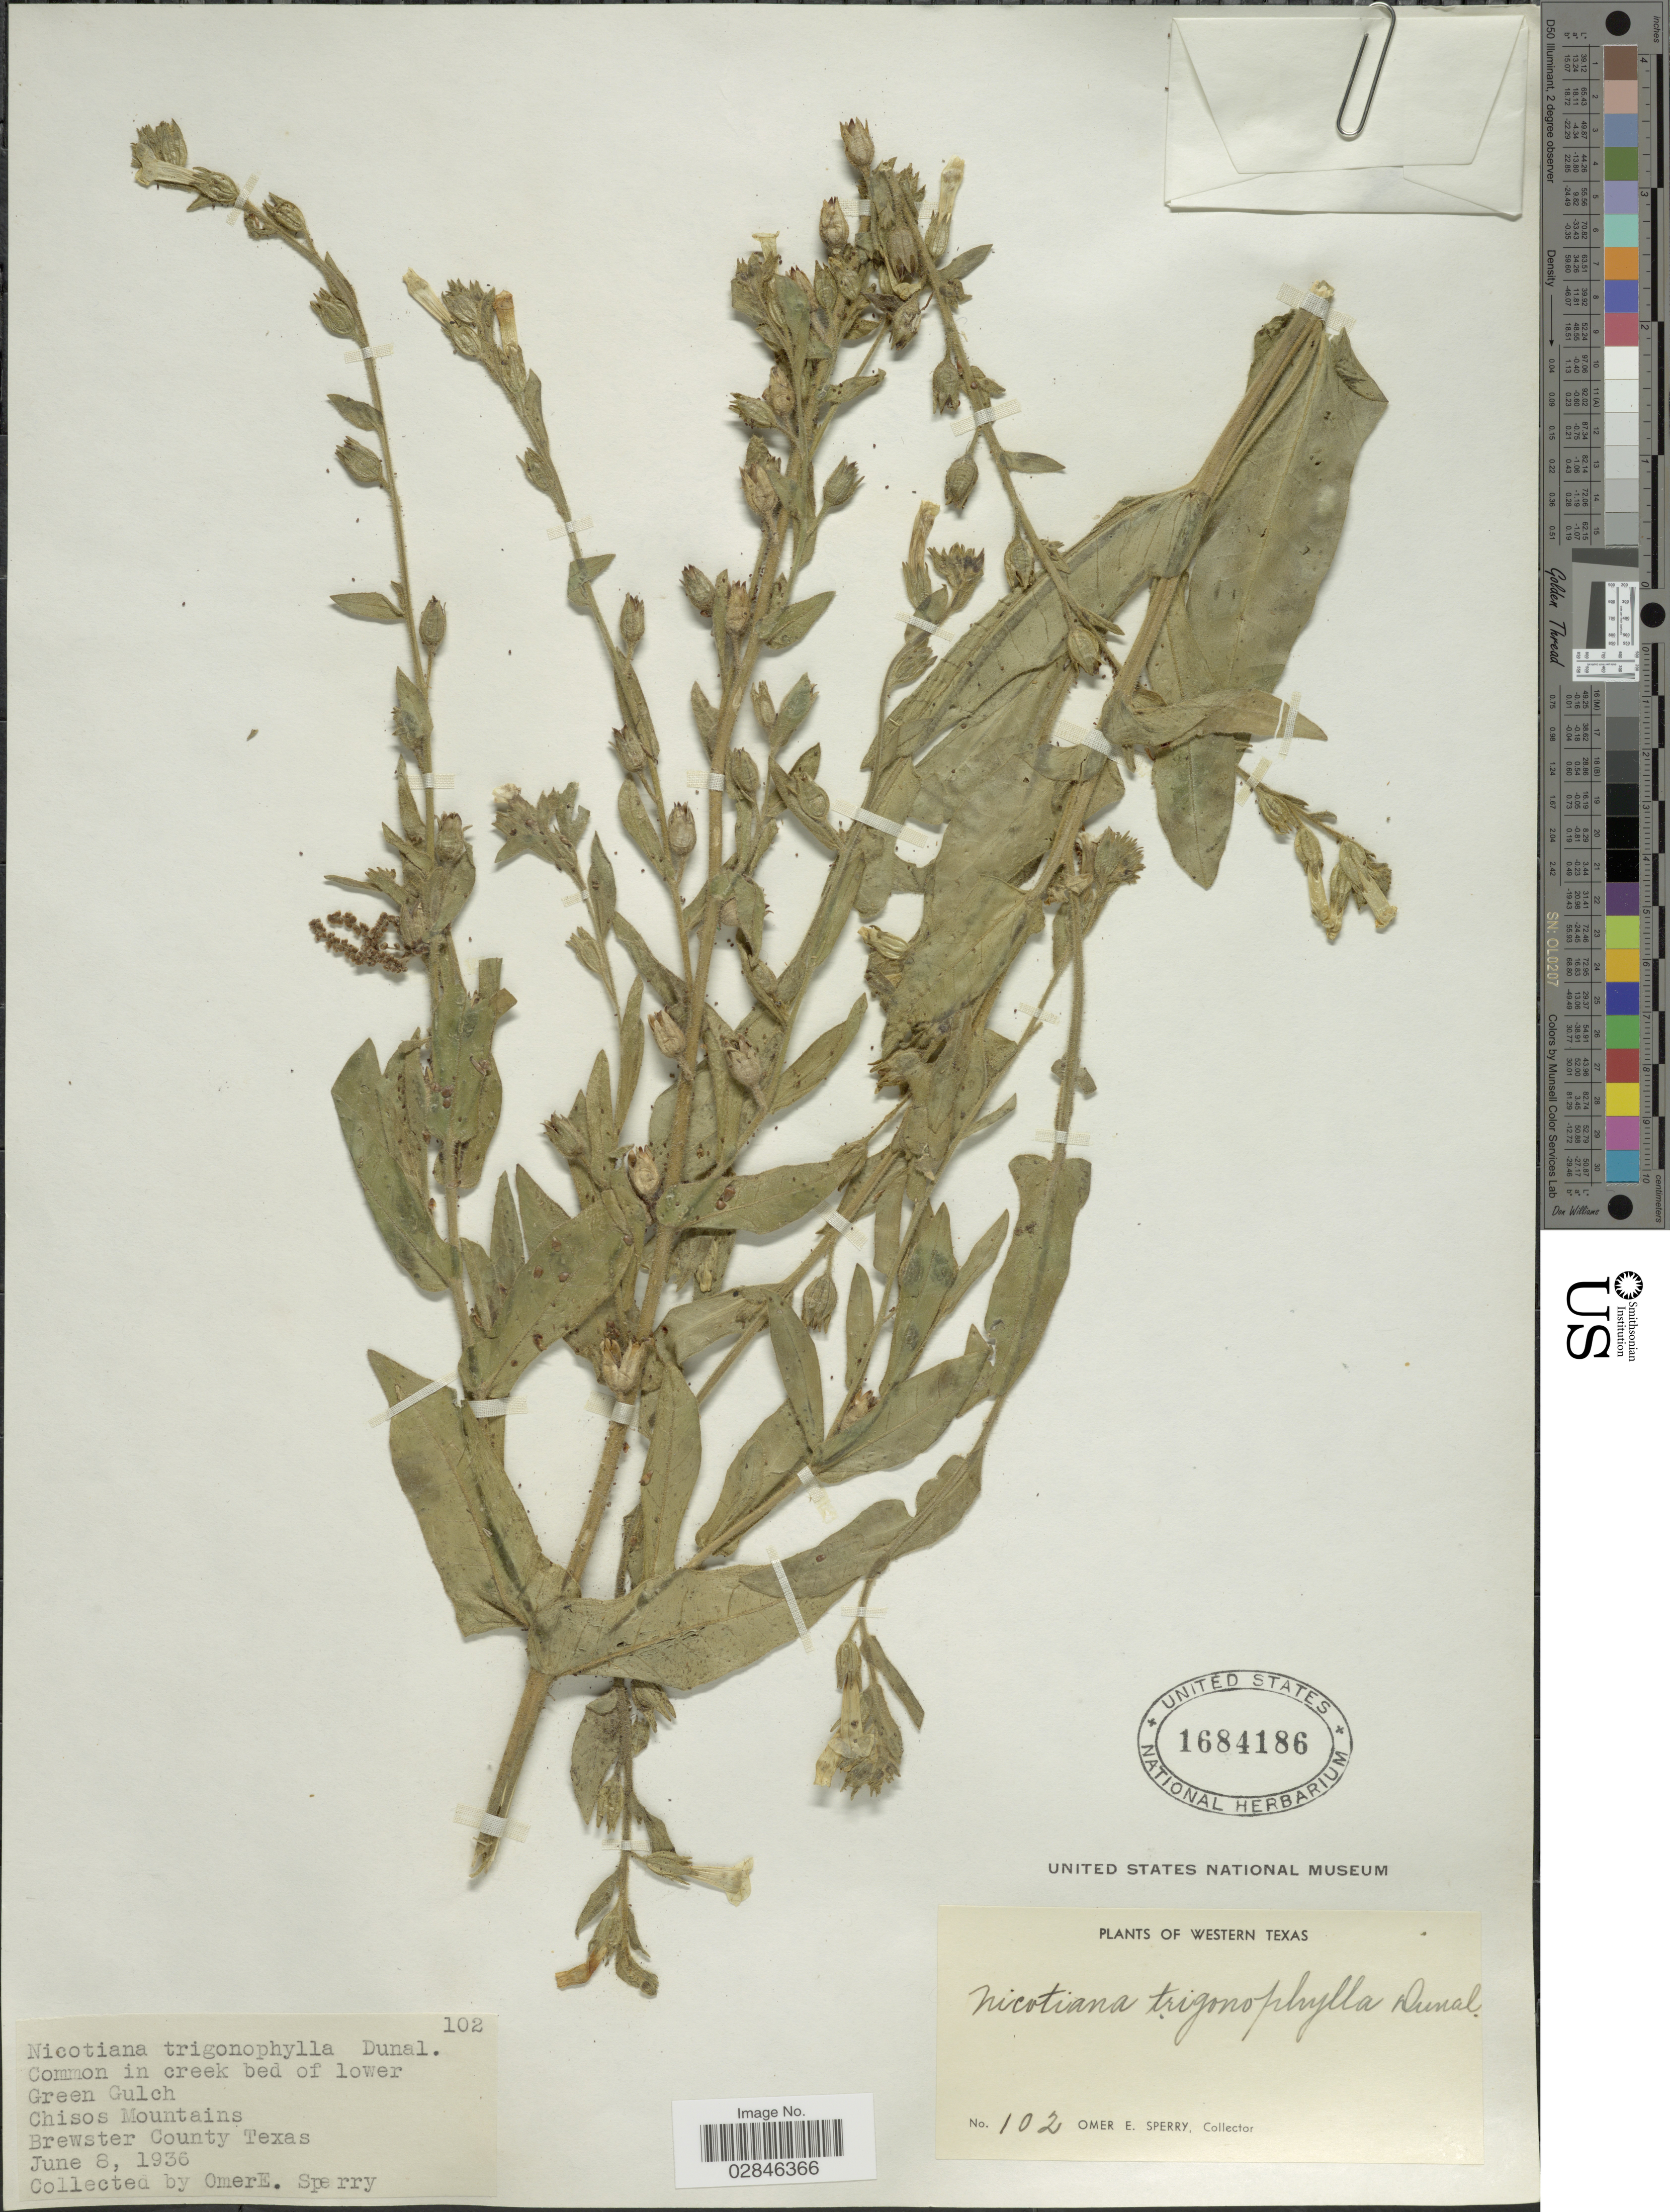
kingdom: Plantae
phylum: Tracheophyta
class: Magnoliopsida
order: Solanales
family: Solanaceae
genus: Nicotiana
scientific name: Nicotiana trigonophylla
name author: Dunal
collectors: O. E. Sperry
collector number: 102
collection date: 1936-06-08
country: United States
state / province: Texas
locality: Western Texas, Green Gulch, Chisos Mountains, Brewster County Texas.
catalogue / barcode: US 1684186